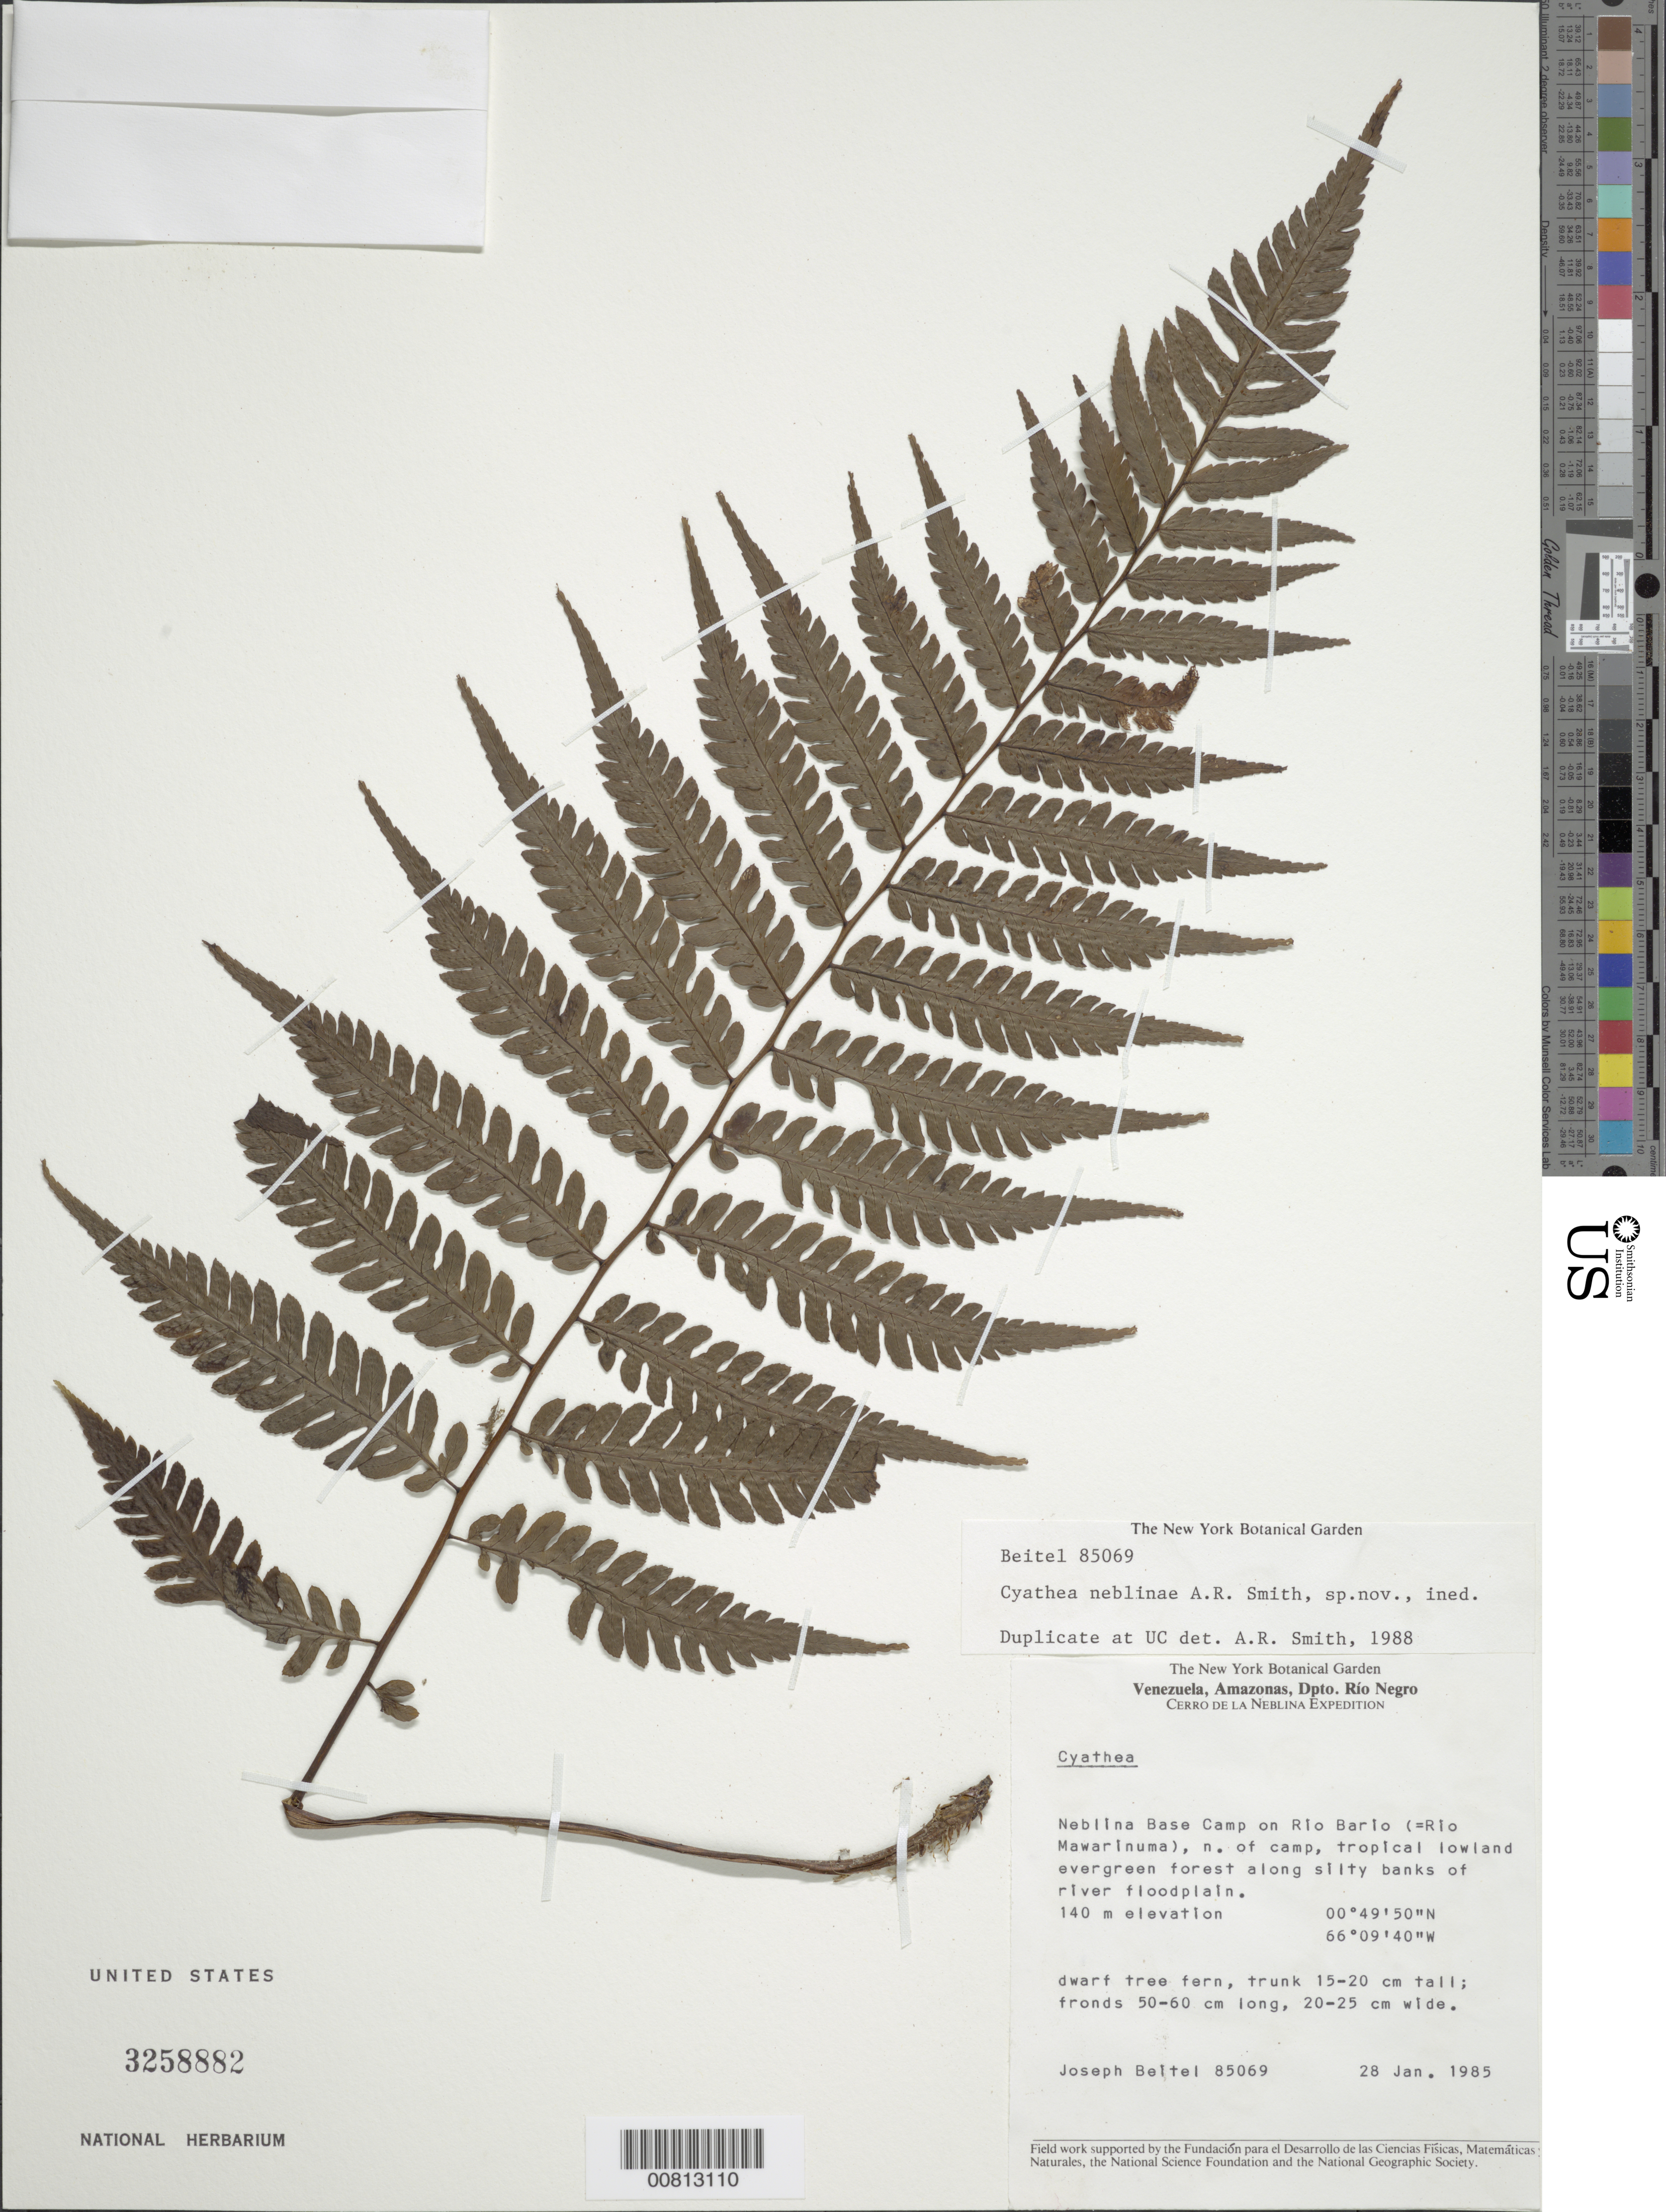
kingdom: Plantae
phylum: Tracheophyta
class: Polypodiopsida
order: Cyatheales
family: Cyatheaceae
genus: Cyathea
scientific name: Cyathea neblinae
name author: A.R. Sm.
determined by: Smith, Alan R., (UC)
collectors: J. M. Beitel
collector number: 85069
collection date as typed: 28-Jan-85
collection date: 1985-01-28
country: Venezuela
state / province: Amazonas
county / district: Río Negro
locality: Neblina Base Camp on Río Barío (= Río Mawarinuma), N of camp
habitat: Tropical lowland evergreen forest along silty banks of river floodplain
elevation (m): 140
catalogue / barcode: US 3258882